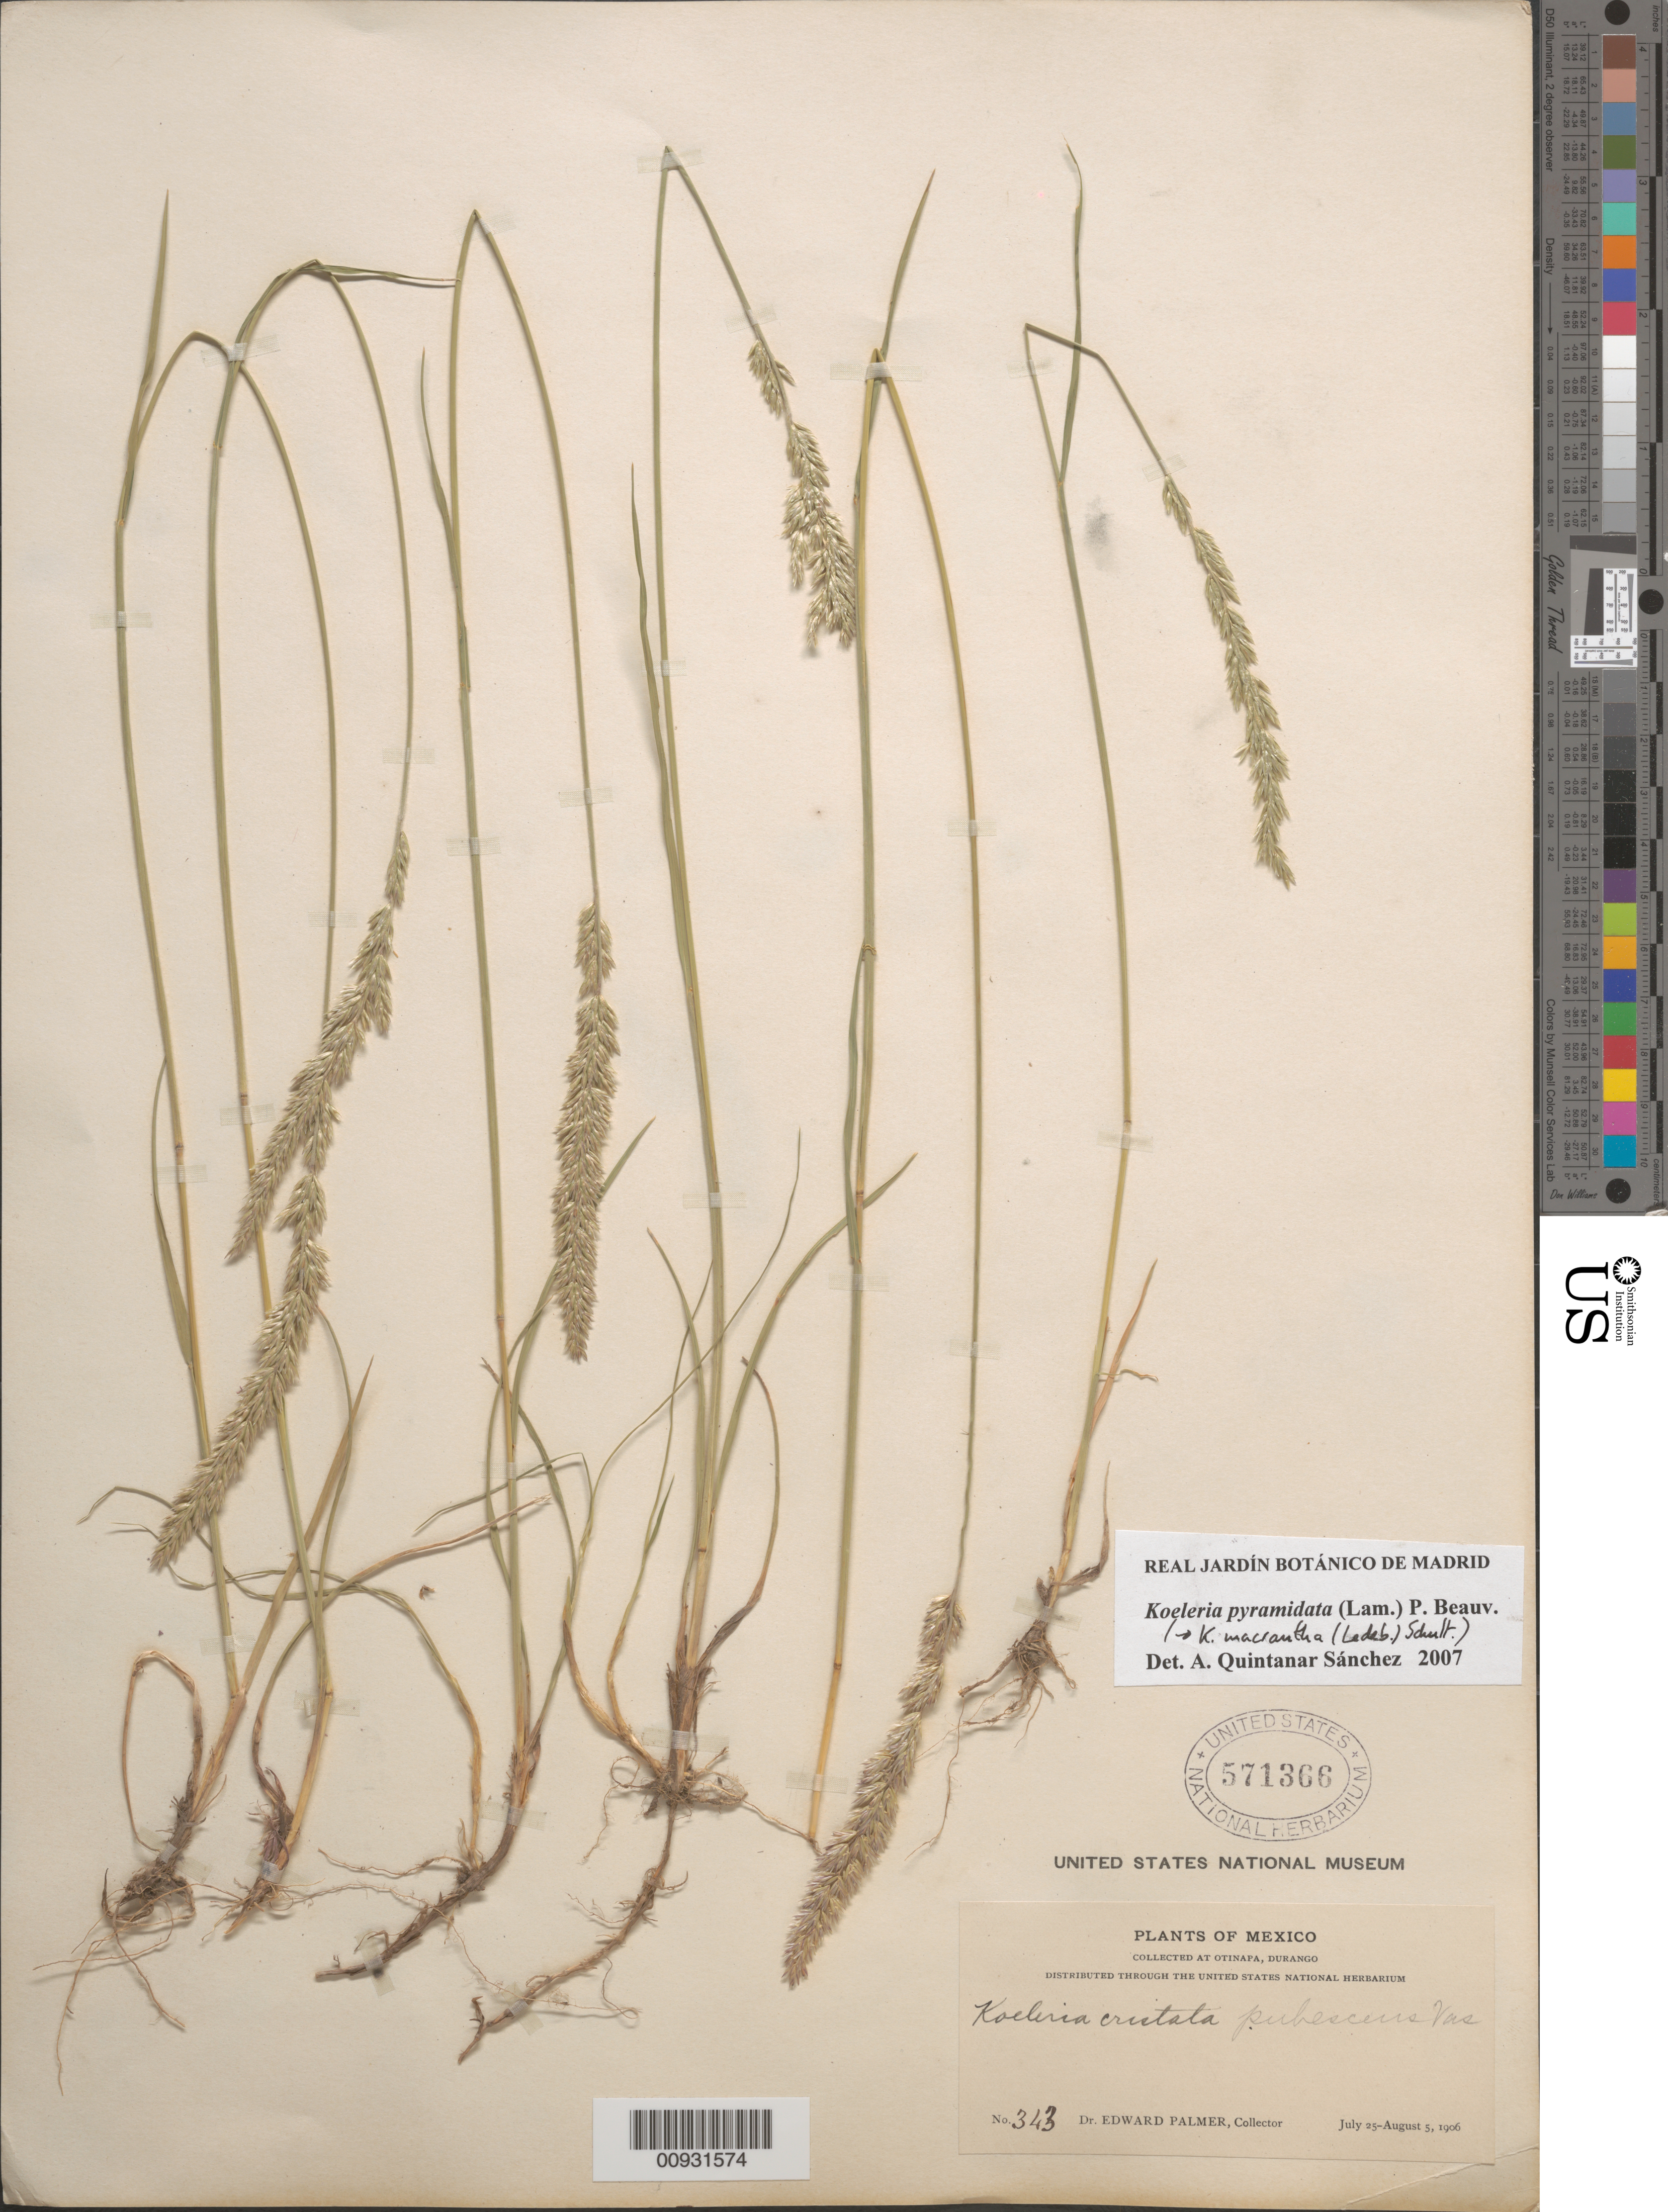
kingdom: Plantae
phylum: Tracheophyta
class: Liliopsida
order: Poales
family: Poaceae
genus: Koeleria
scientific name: Koeleria pyramidata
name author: (Lam.) P. Beauv.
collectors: E. Palmer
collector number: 343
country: Mexico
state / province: Durango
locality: Otinapa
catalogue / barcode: US 571366